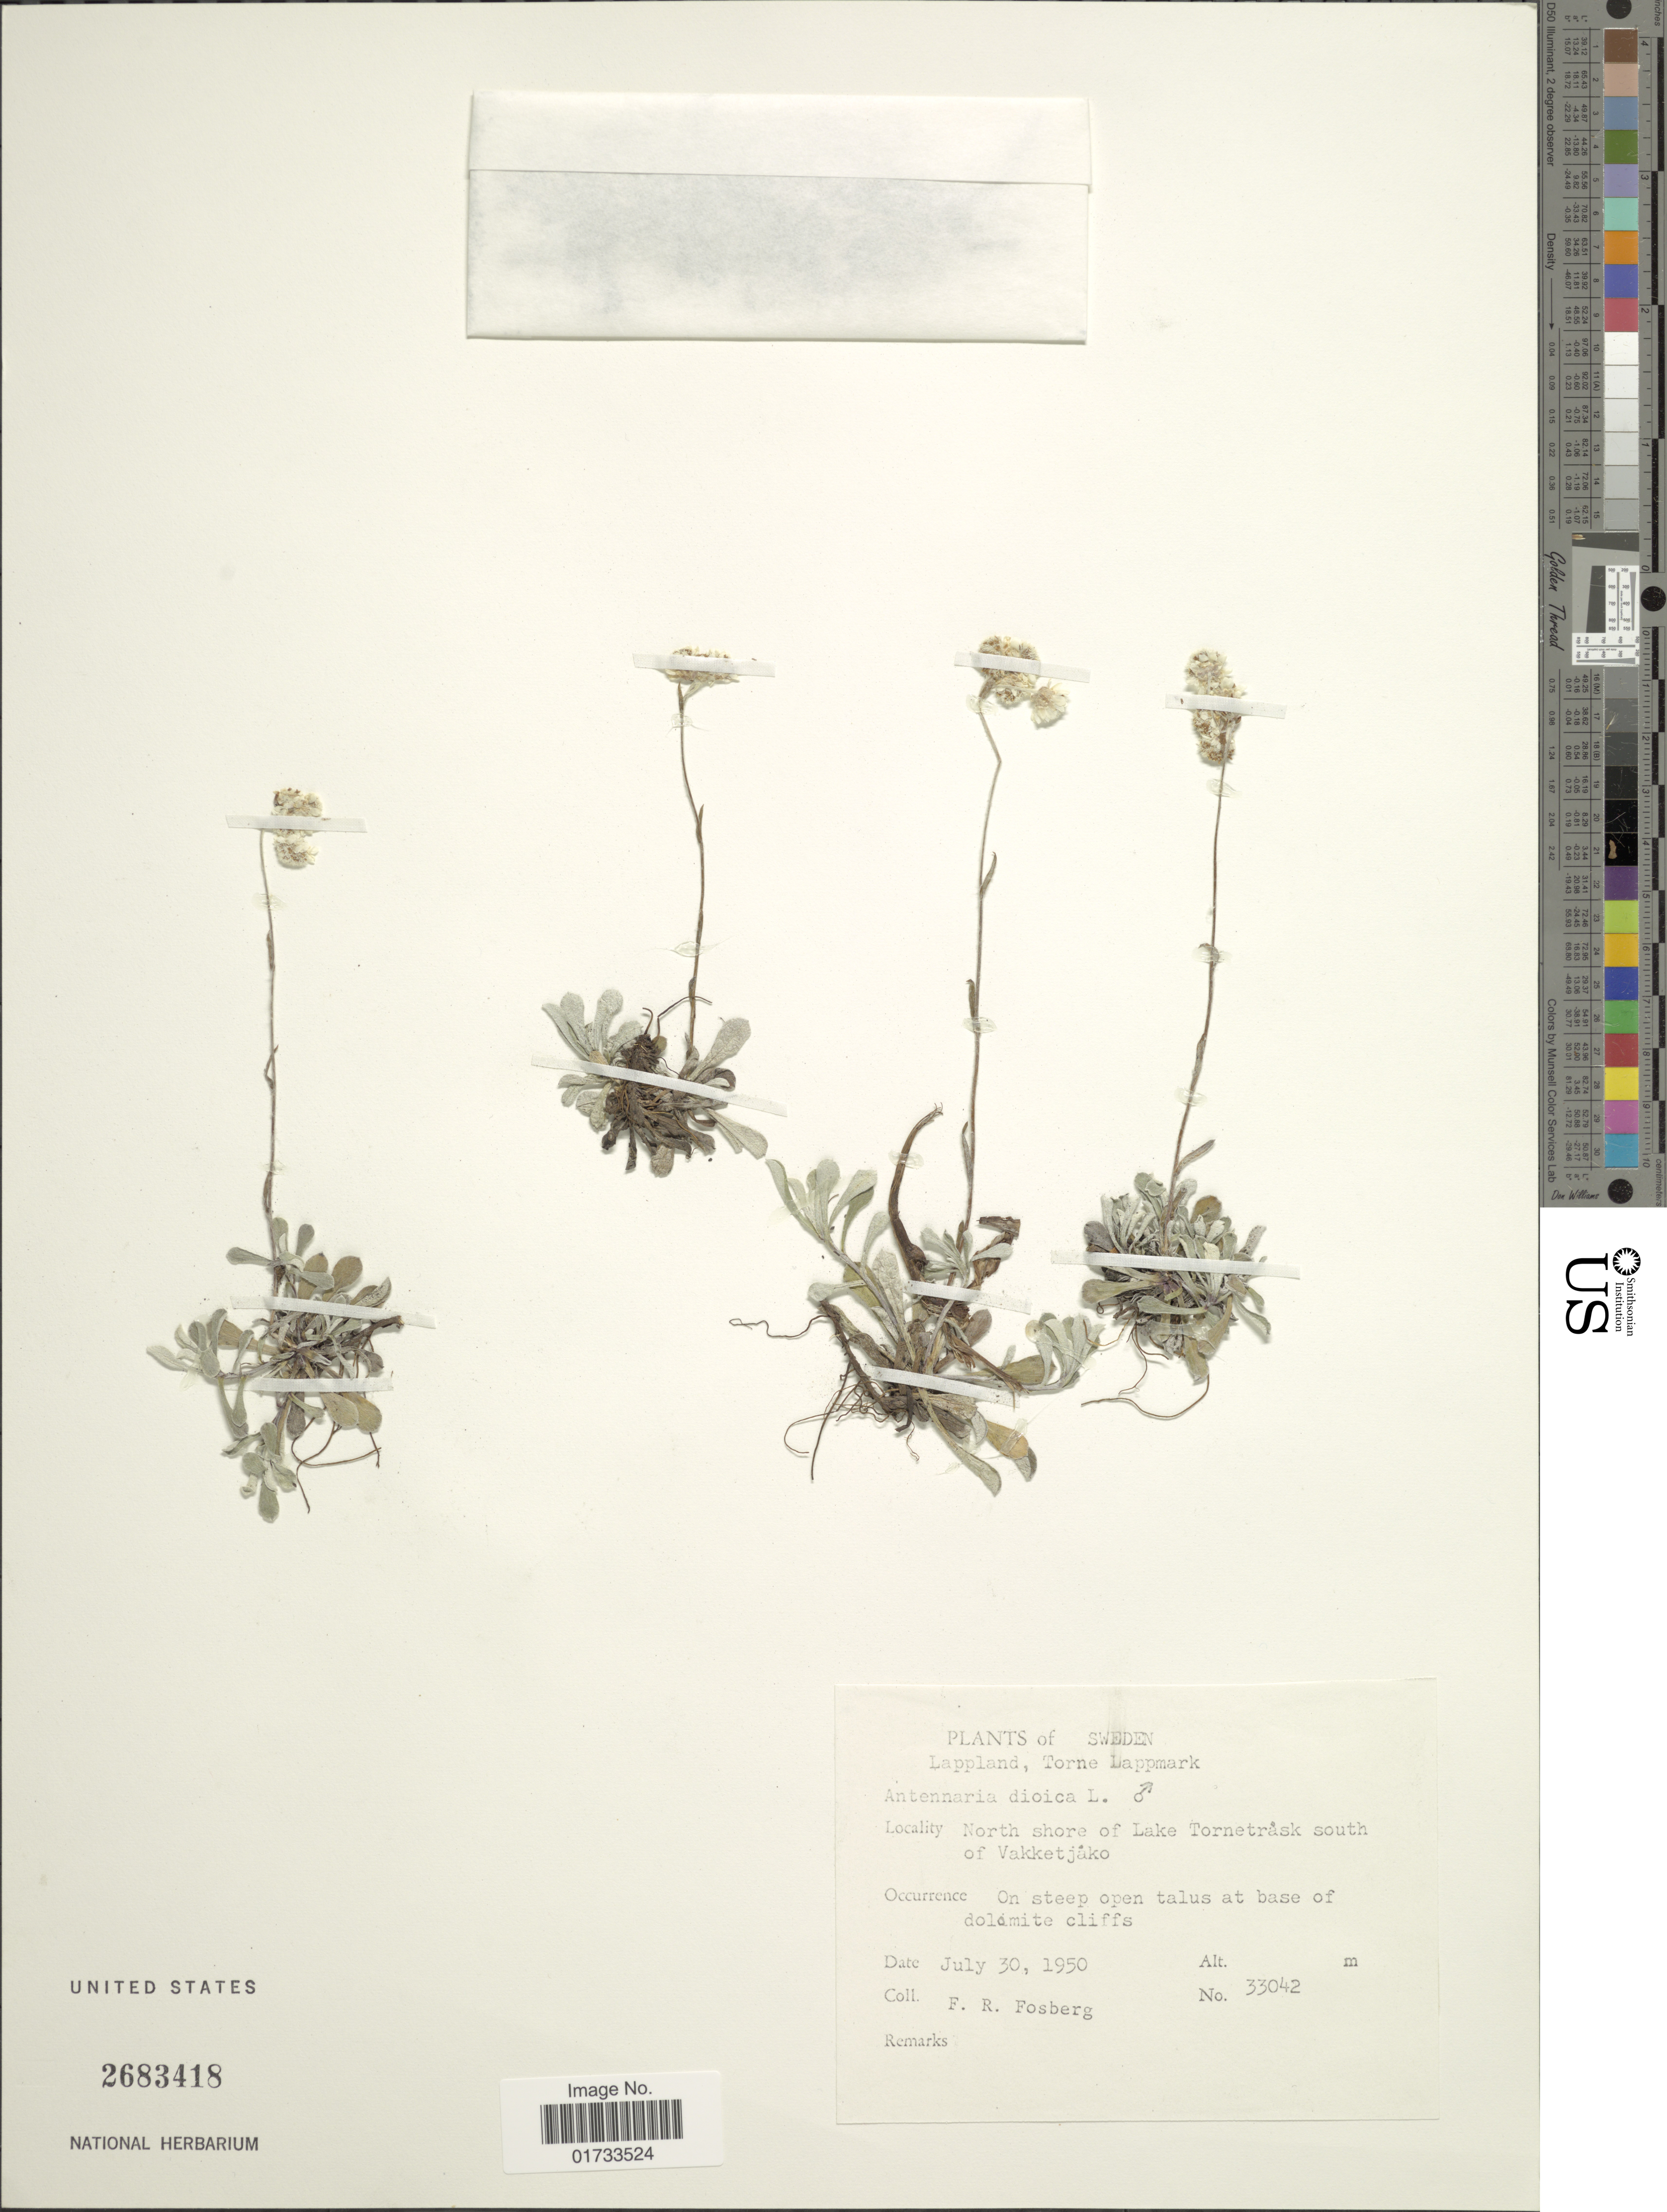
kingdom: Plantae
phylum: Tracheophyta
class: Magnoliopsida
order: Asterales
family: Asteraceae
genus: Antennaria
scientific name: Antennaria dioica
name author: (L.) Gaertn.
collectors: F. R. Fosberg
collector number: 33042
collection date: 1950-07-30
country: Finland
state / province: Lappi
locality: Lappland, Torne Lappmark, north shore of Lake Tornetrask south of Vakketjáko, on steep open talus at base of dolomite cliffs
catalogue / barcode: US 2683418